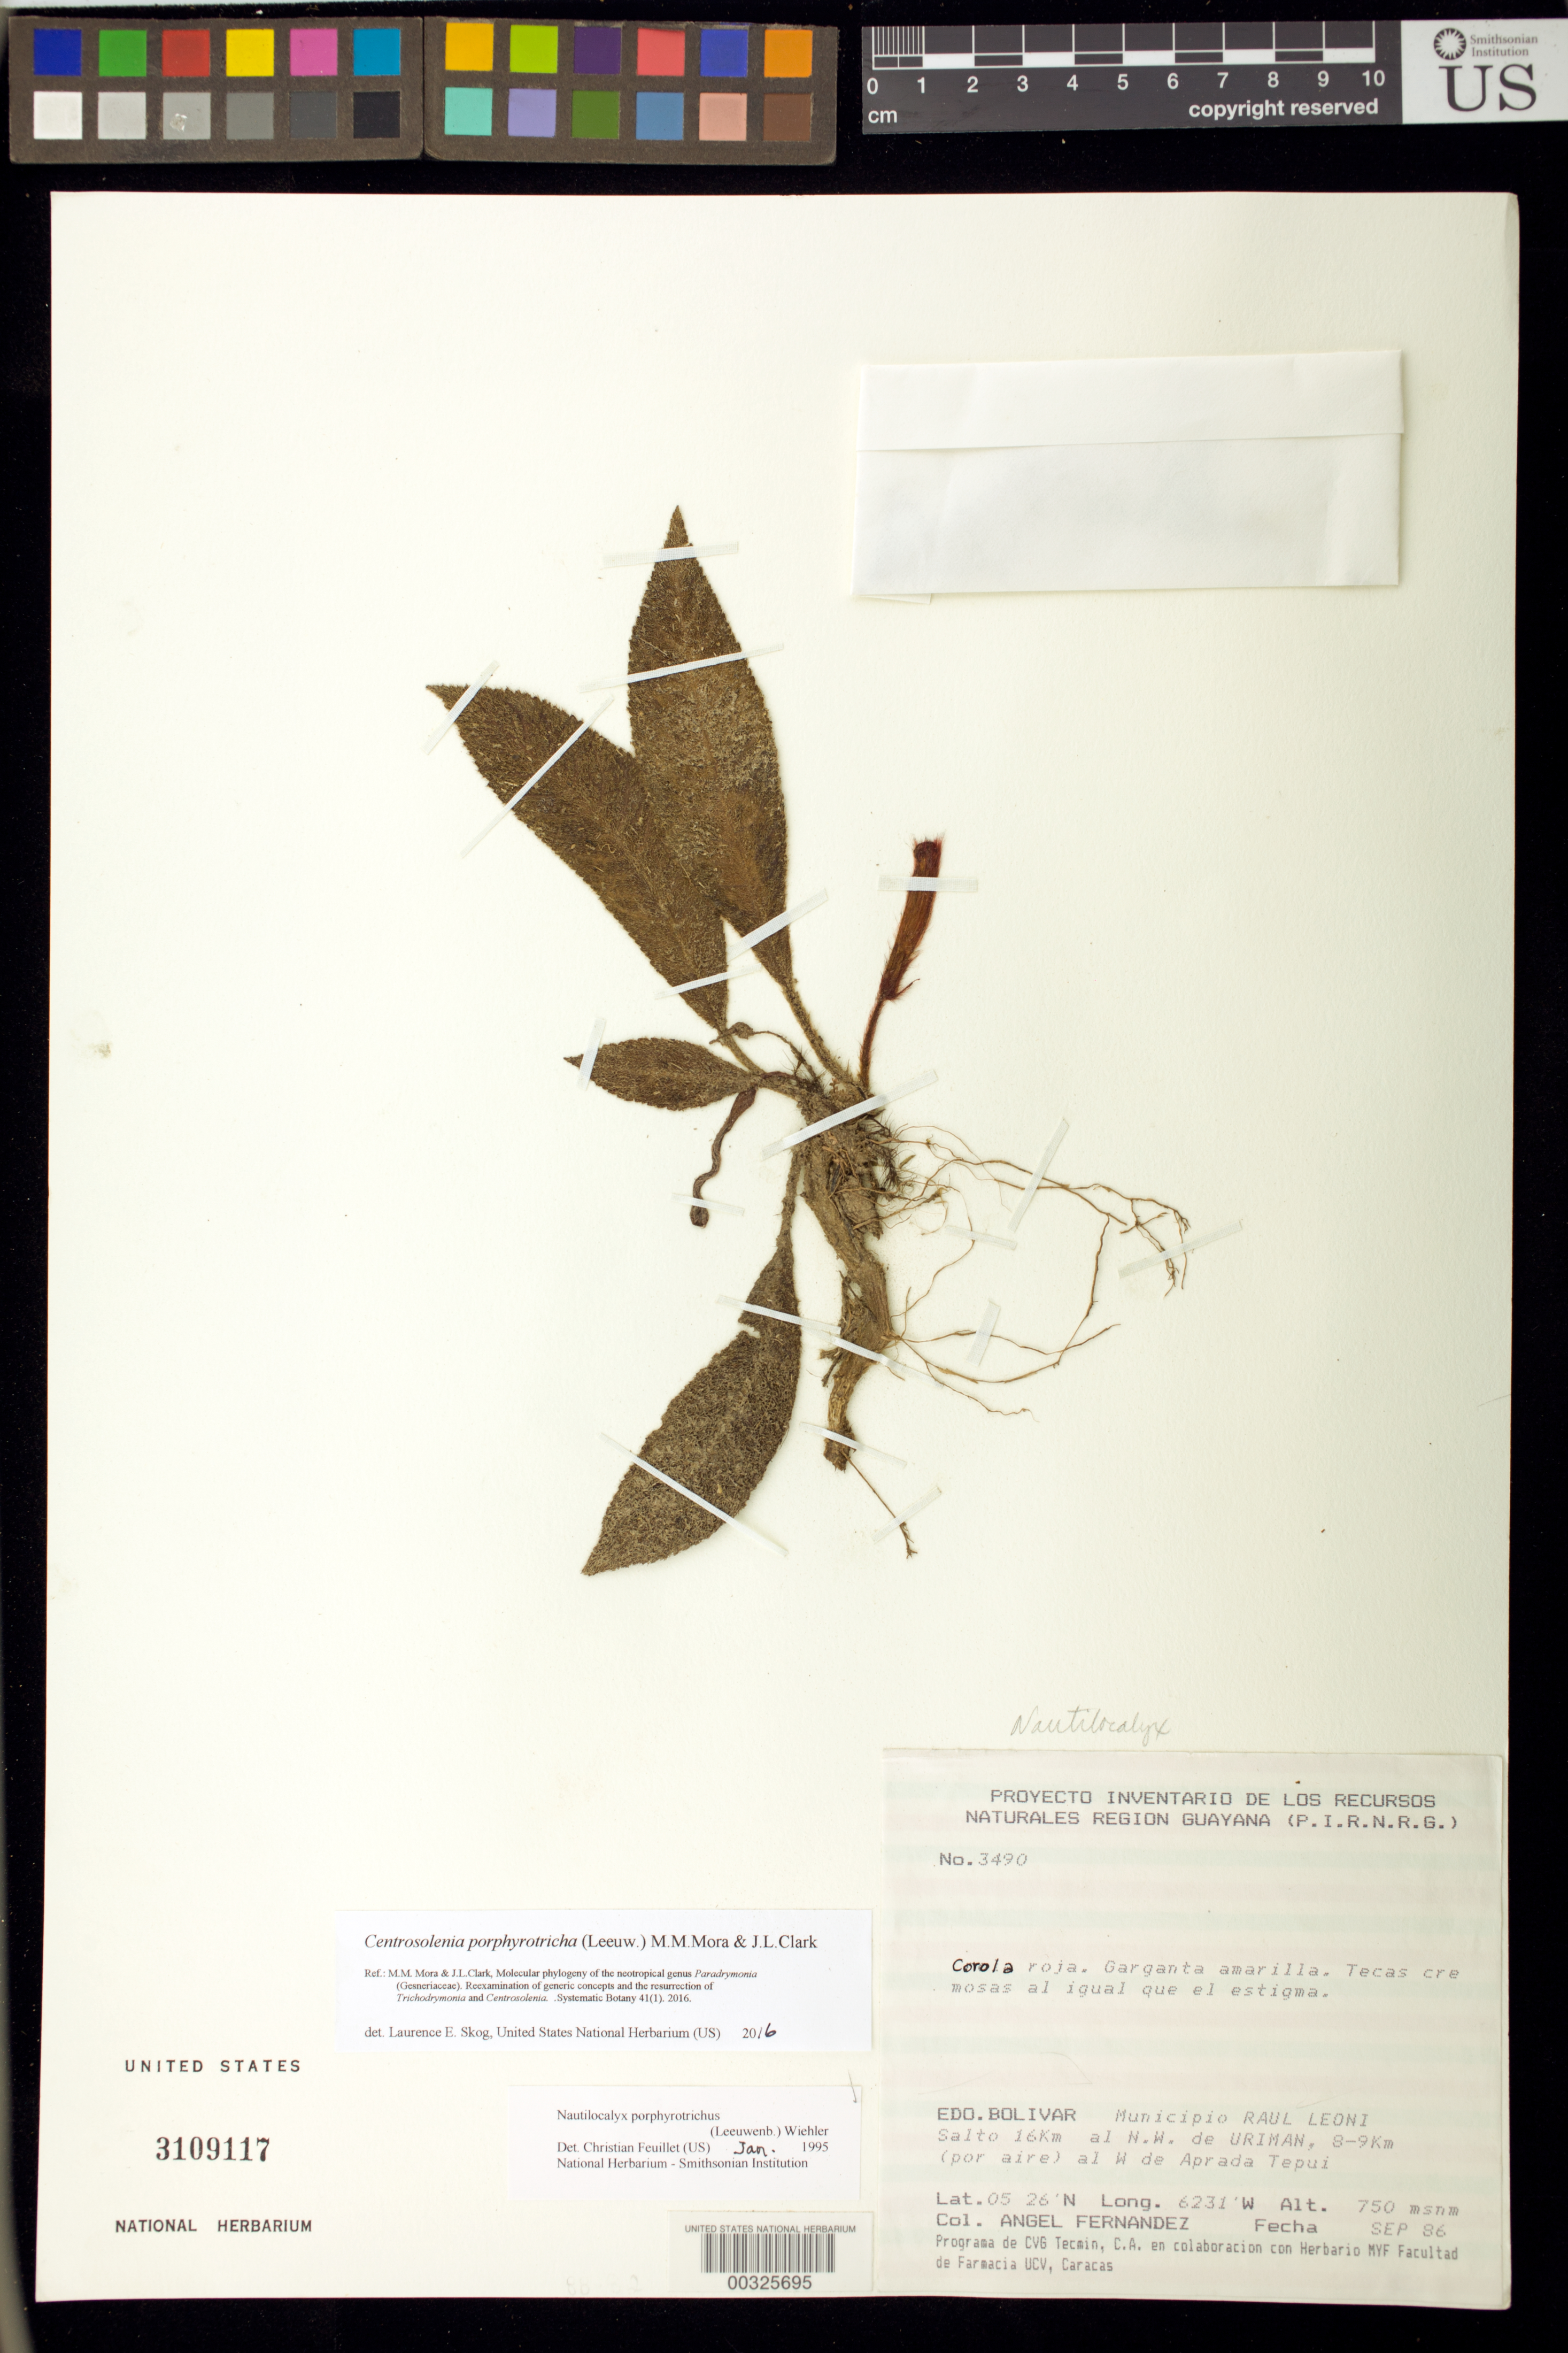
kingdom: Plantae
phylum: Tracheophyta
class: Magnoliopsida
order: Lamiales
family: Gesneriaceae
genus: Centrosolenia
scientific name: Centrosolenia porphyrotricha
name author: (Leeuw.) M.M. Mora & J.L. Clark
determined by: Skog, Laurence E.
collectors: A. Fernández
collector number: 3490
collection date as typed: Sep 1986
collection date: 1986-09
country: Venezuela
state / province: Bolívar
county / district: Angostura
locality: Mun. of Raúl Leoni [=Angostura], Salto 16 km NW of Uriman, 8-9 km (by air) W of Aprada tepui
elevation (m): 750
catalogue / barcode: US 3109117